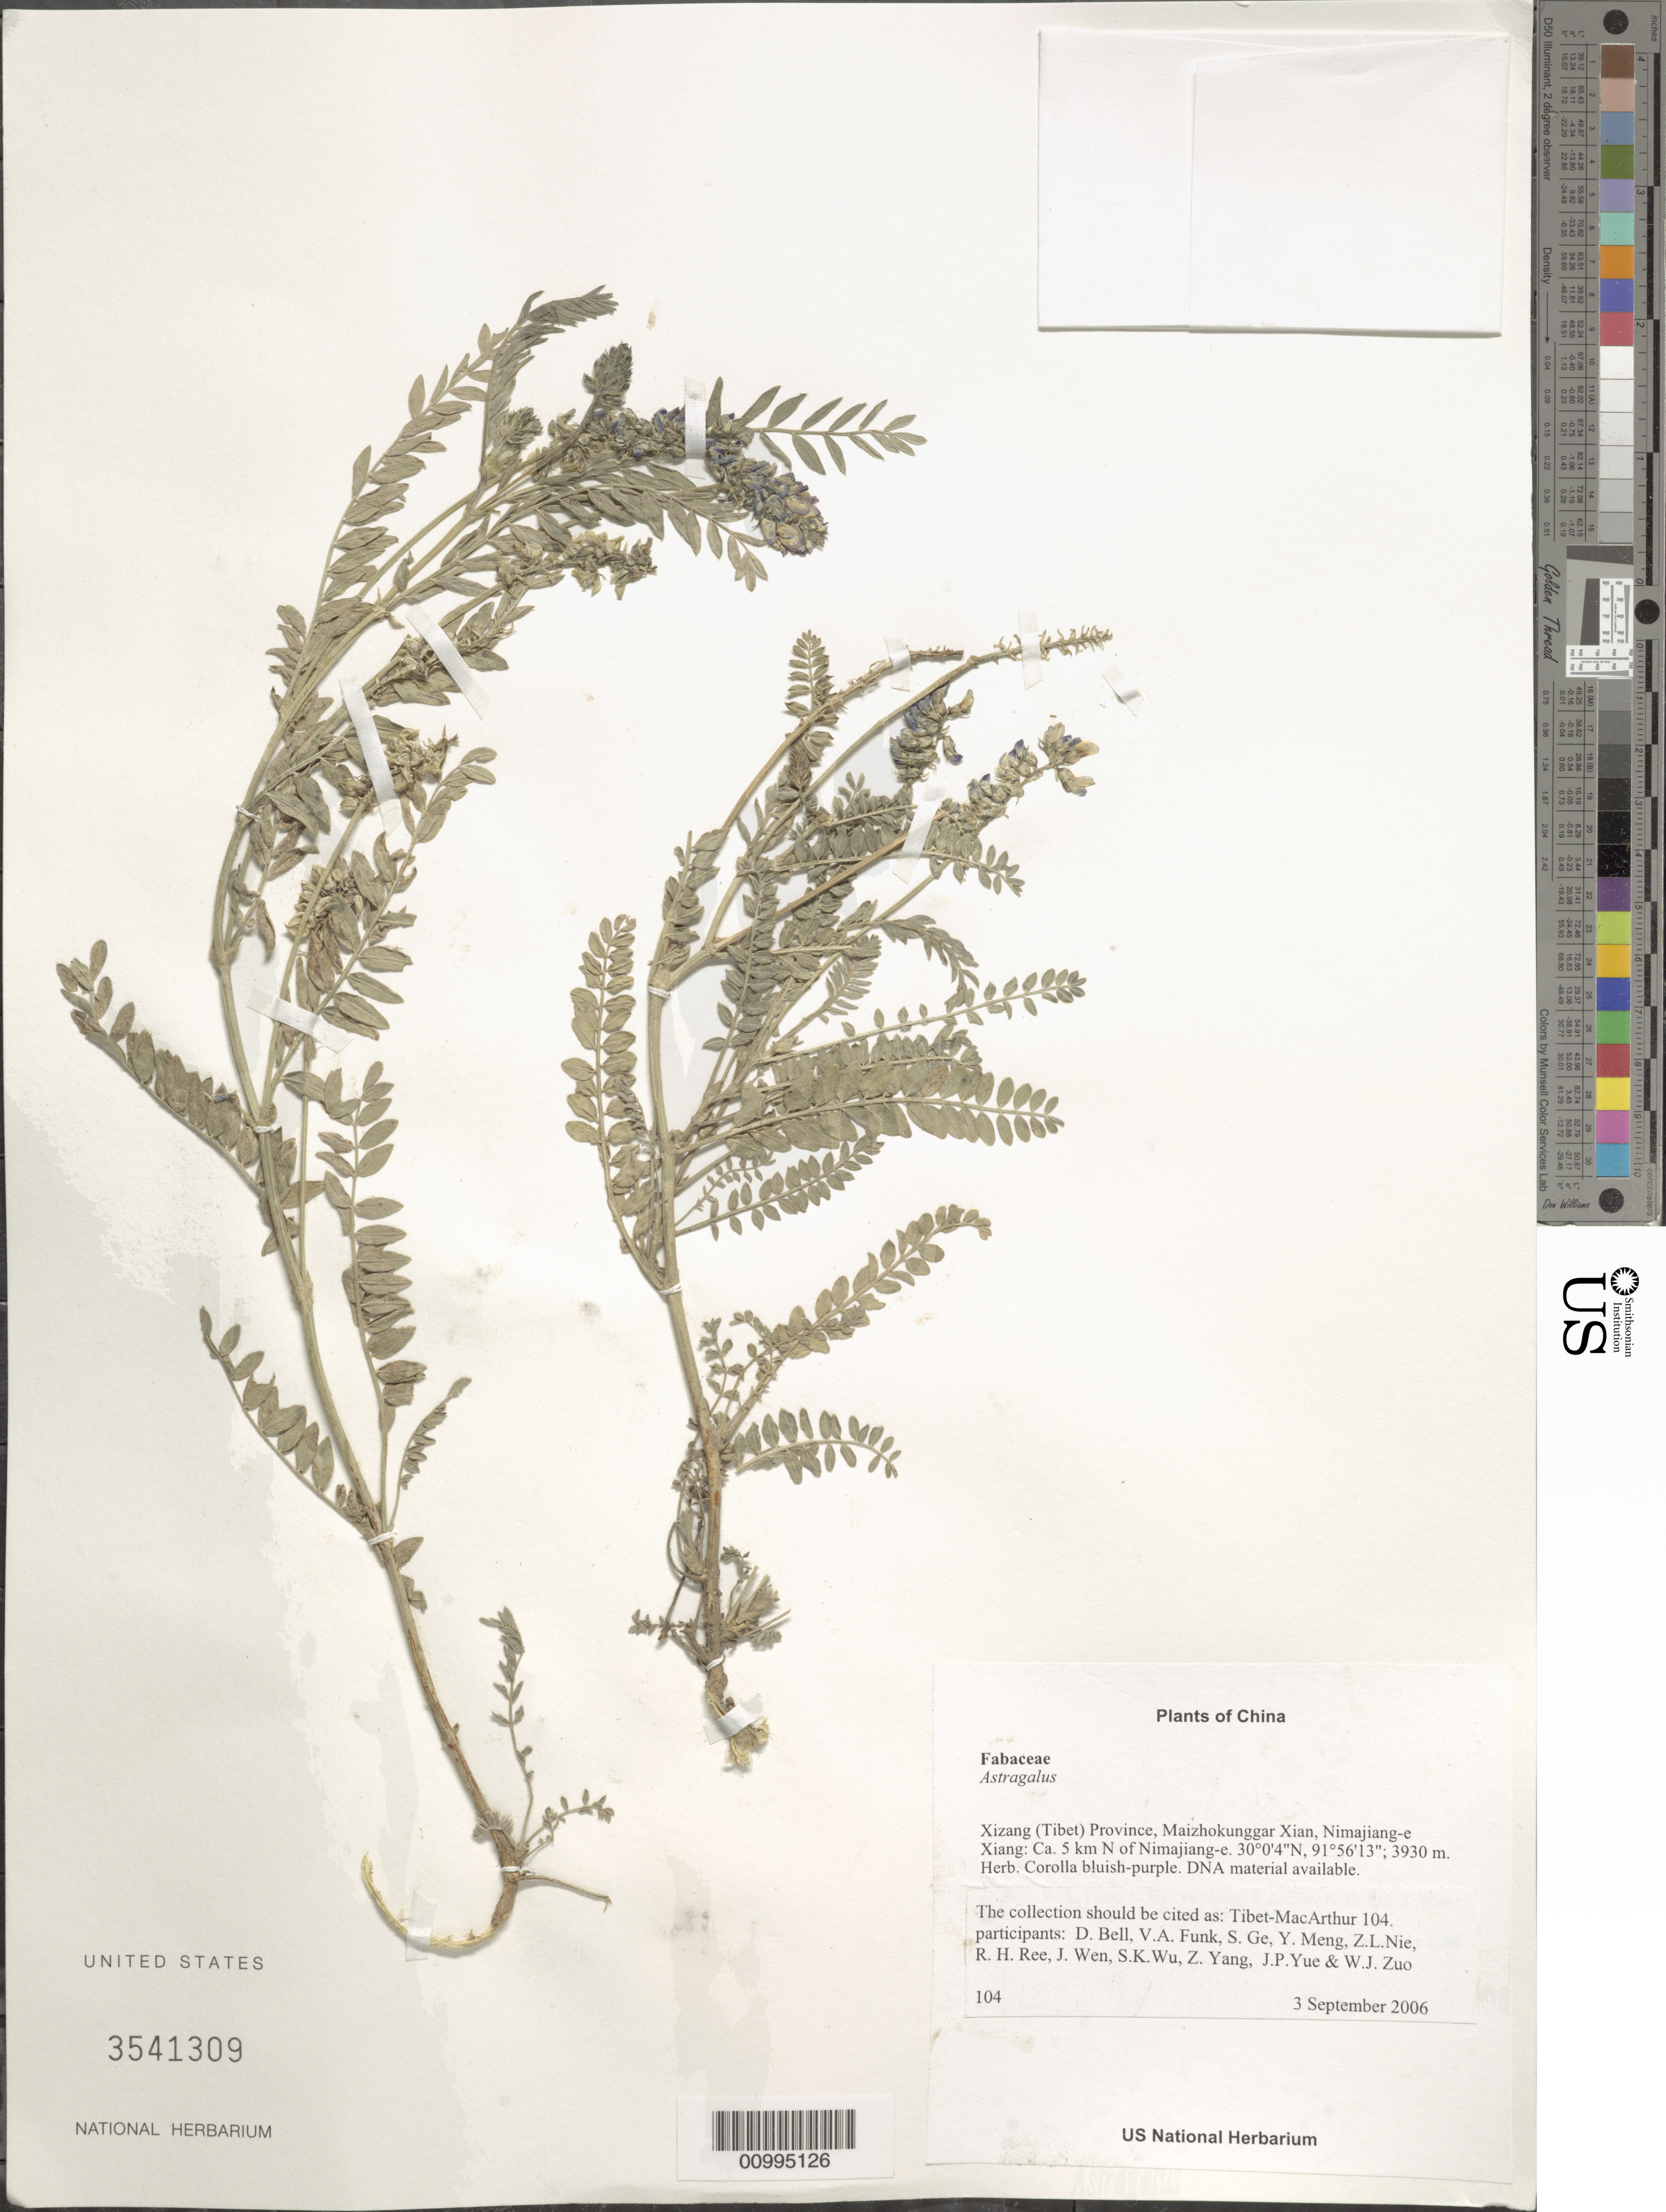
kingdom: Plantae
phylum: Tracheophyta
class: Magnoliopsida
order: Fabales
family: Fabaceae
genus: Astragalus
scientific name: Astragalus sp.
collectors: Tibet-MacArthur, D. A. Bell, V. Funk, S. Ge, Y. Meng, Z. Nie, R. Ree, J. Wen, S. K. Wu, Z. Yang, J. Yue & W. Zuo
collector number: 104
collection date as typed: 03 Sep 2006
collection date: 2006-09-03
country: China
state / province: Xizang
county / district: Maizhokunggar Xian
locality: Nimajiang-e Xiang. Ca. 5 km N of Nimajiang-e.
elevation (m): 3930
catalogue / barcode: US 3541309